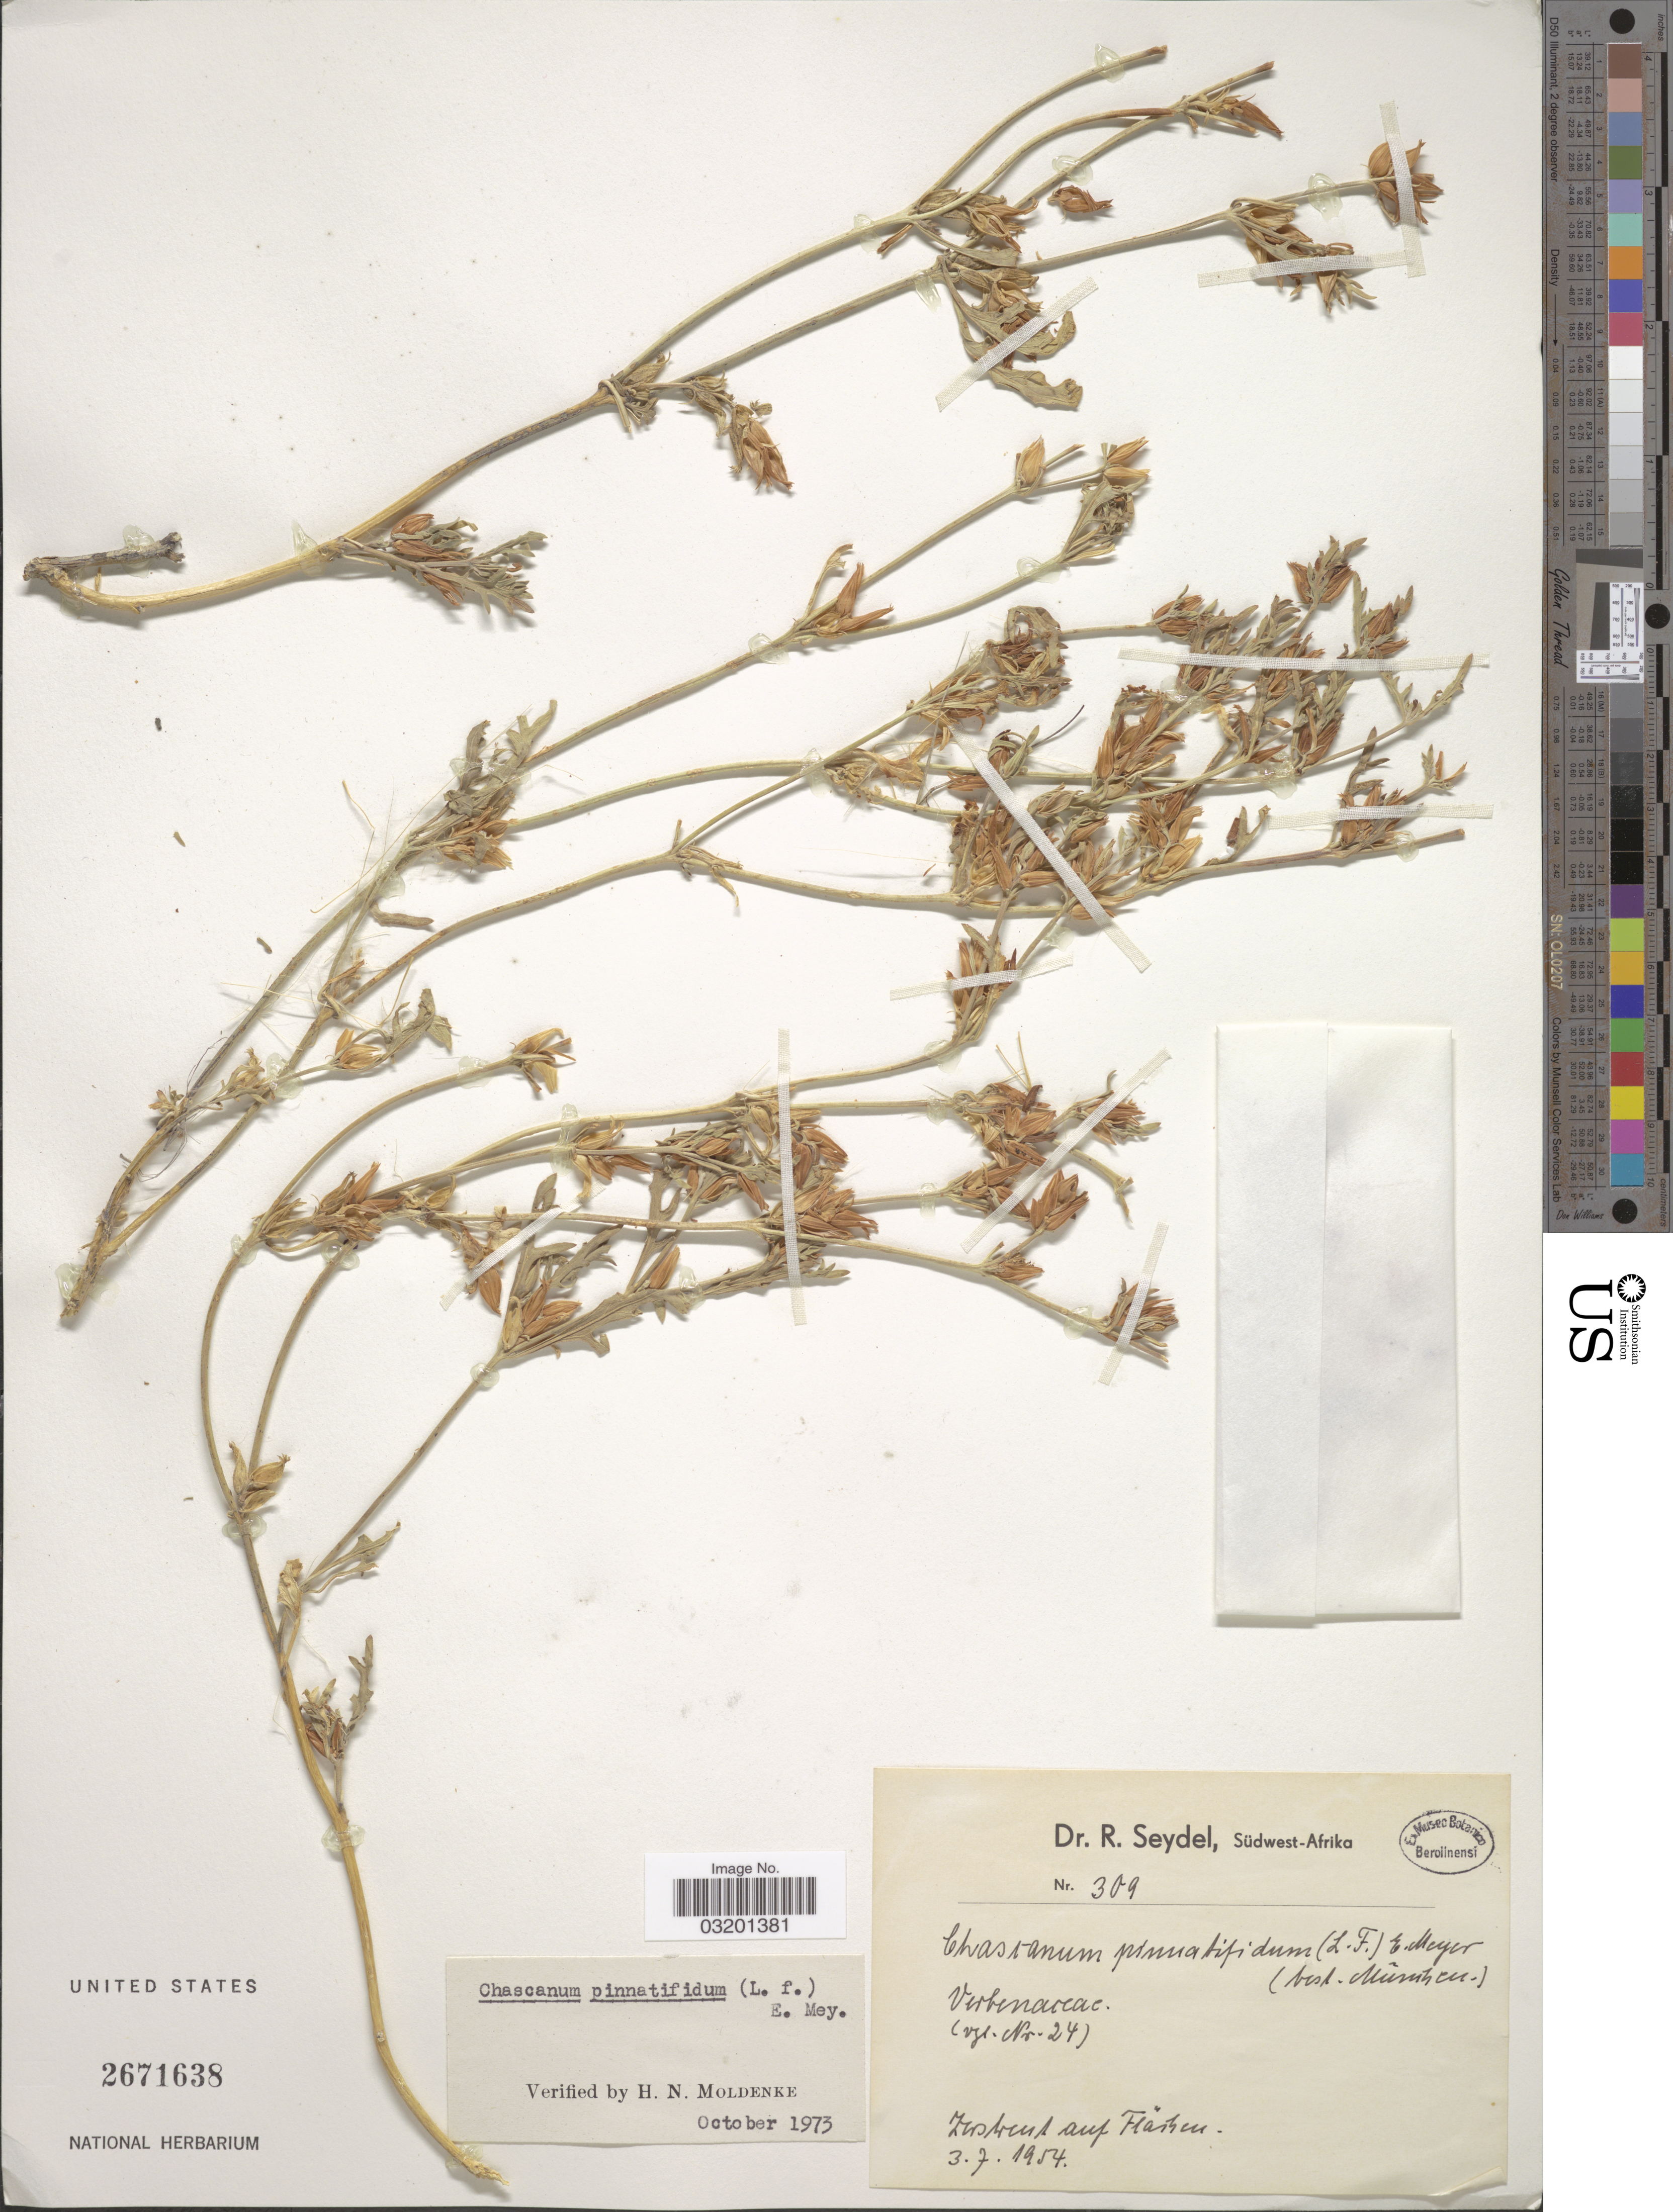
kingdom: Plantae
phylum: Tracheophyta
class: Magnoliopsida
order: Lamiales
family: Verbenaceae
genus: Chascanum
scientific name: Chascanum pinnatifidum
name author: (L. f.) E. Mey.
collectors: R. Seydel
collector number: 309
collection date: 1954-07-03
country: Namibia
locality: Südwest-Afrika. Zerstreut auf Flächen [scattered on surfaces]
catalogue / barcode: US 2671638